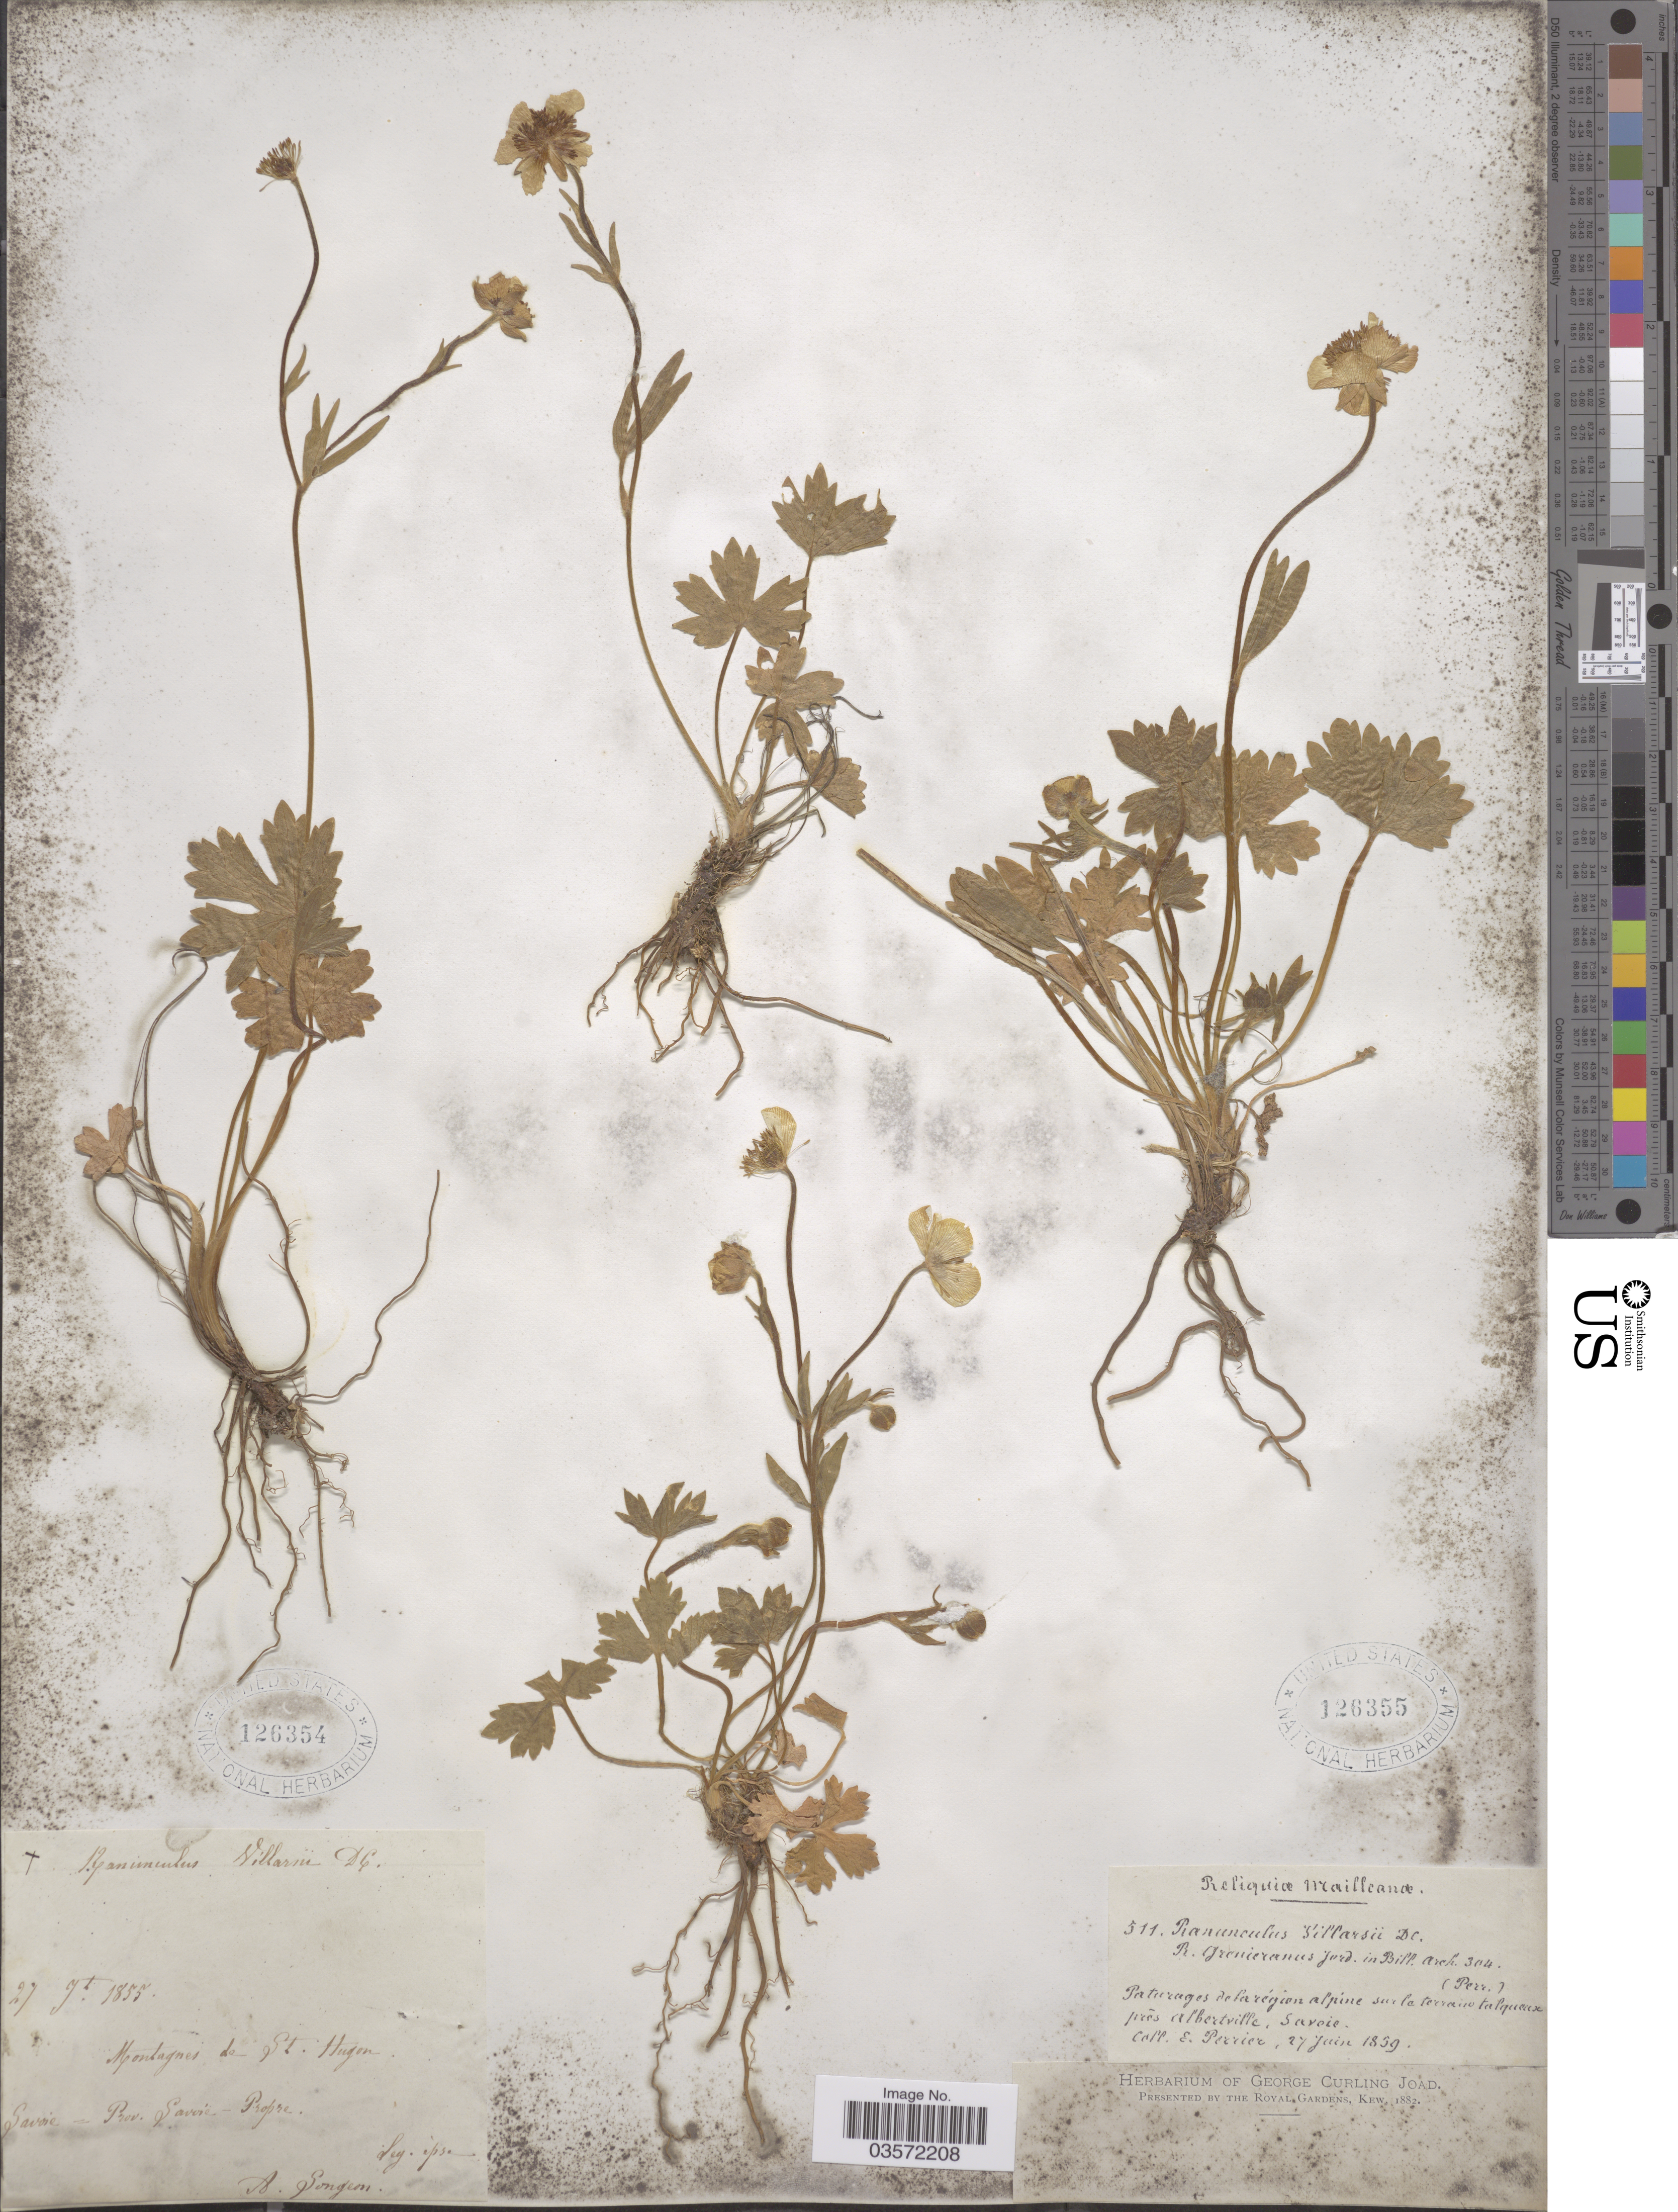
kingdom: Plantae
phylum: Tracheophyta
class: Magnoliopsida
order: Ranunculales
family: Ranunculaceae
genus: Ranunculus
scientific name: Ranunculus villarsii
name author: DC.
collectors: A. Songeon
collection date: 1855-09-27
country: France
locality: Montagnes de St. Hugon. Savoie - Prov. Savoie - Propre.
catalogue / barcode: US 126354-2